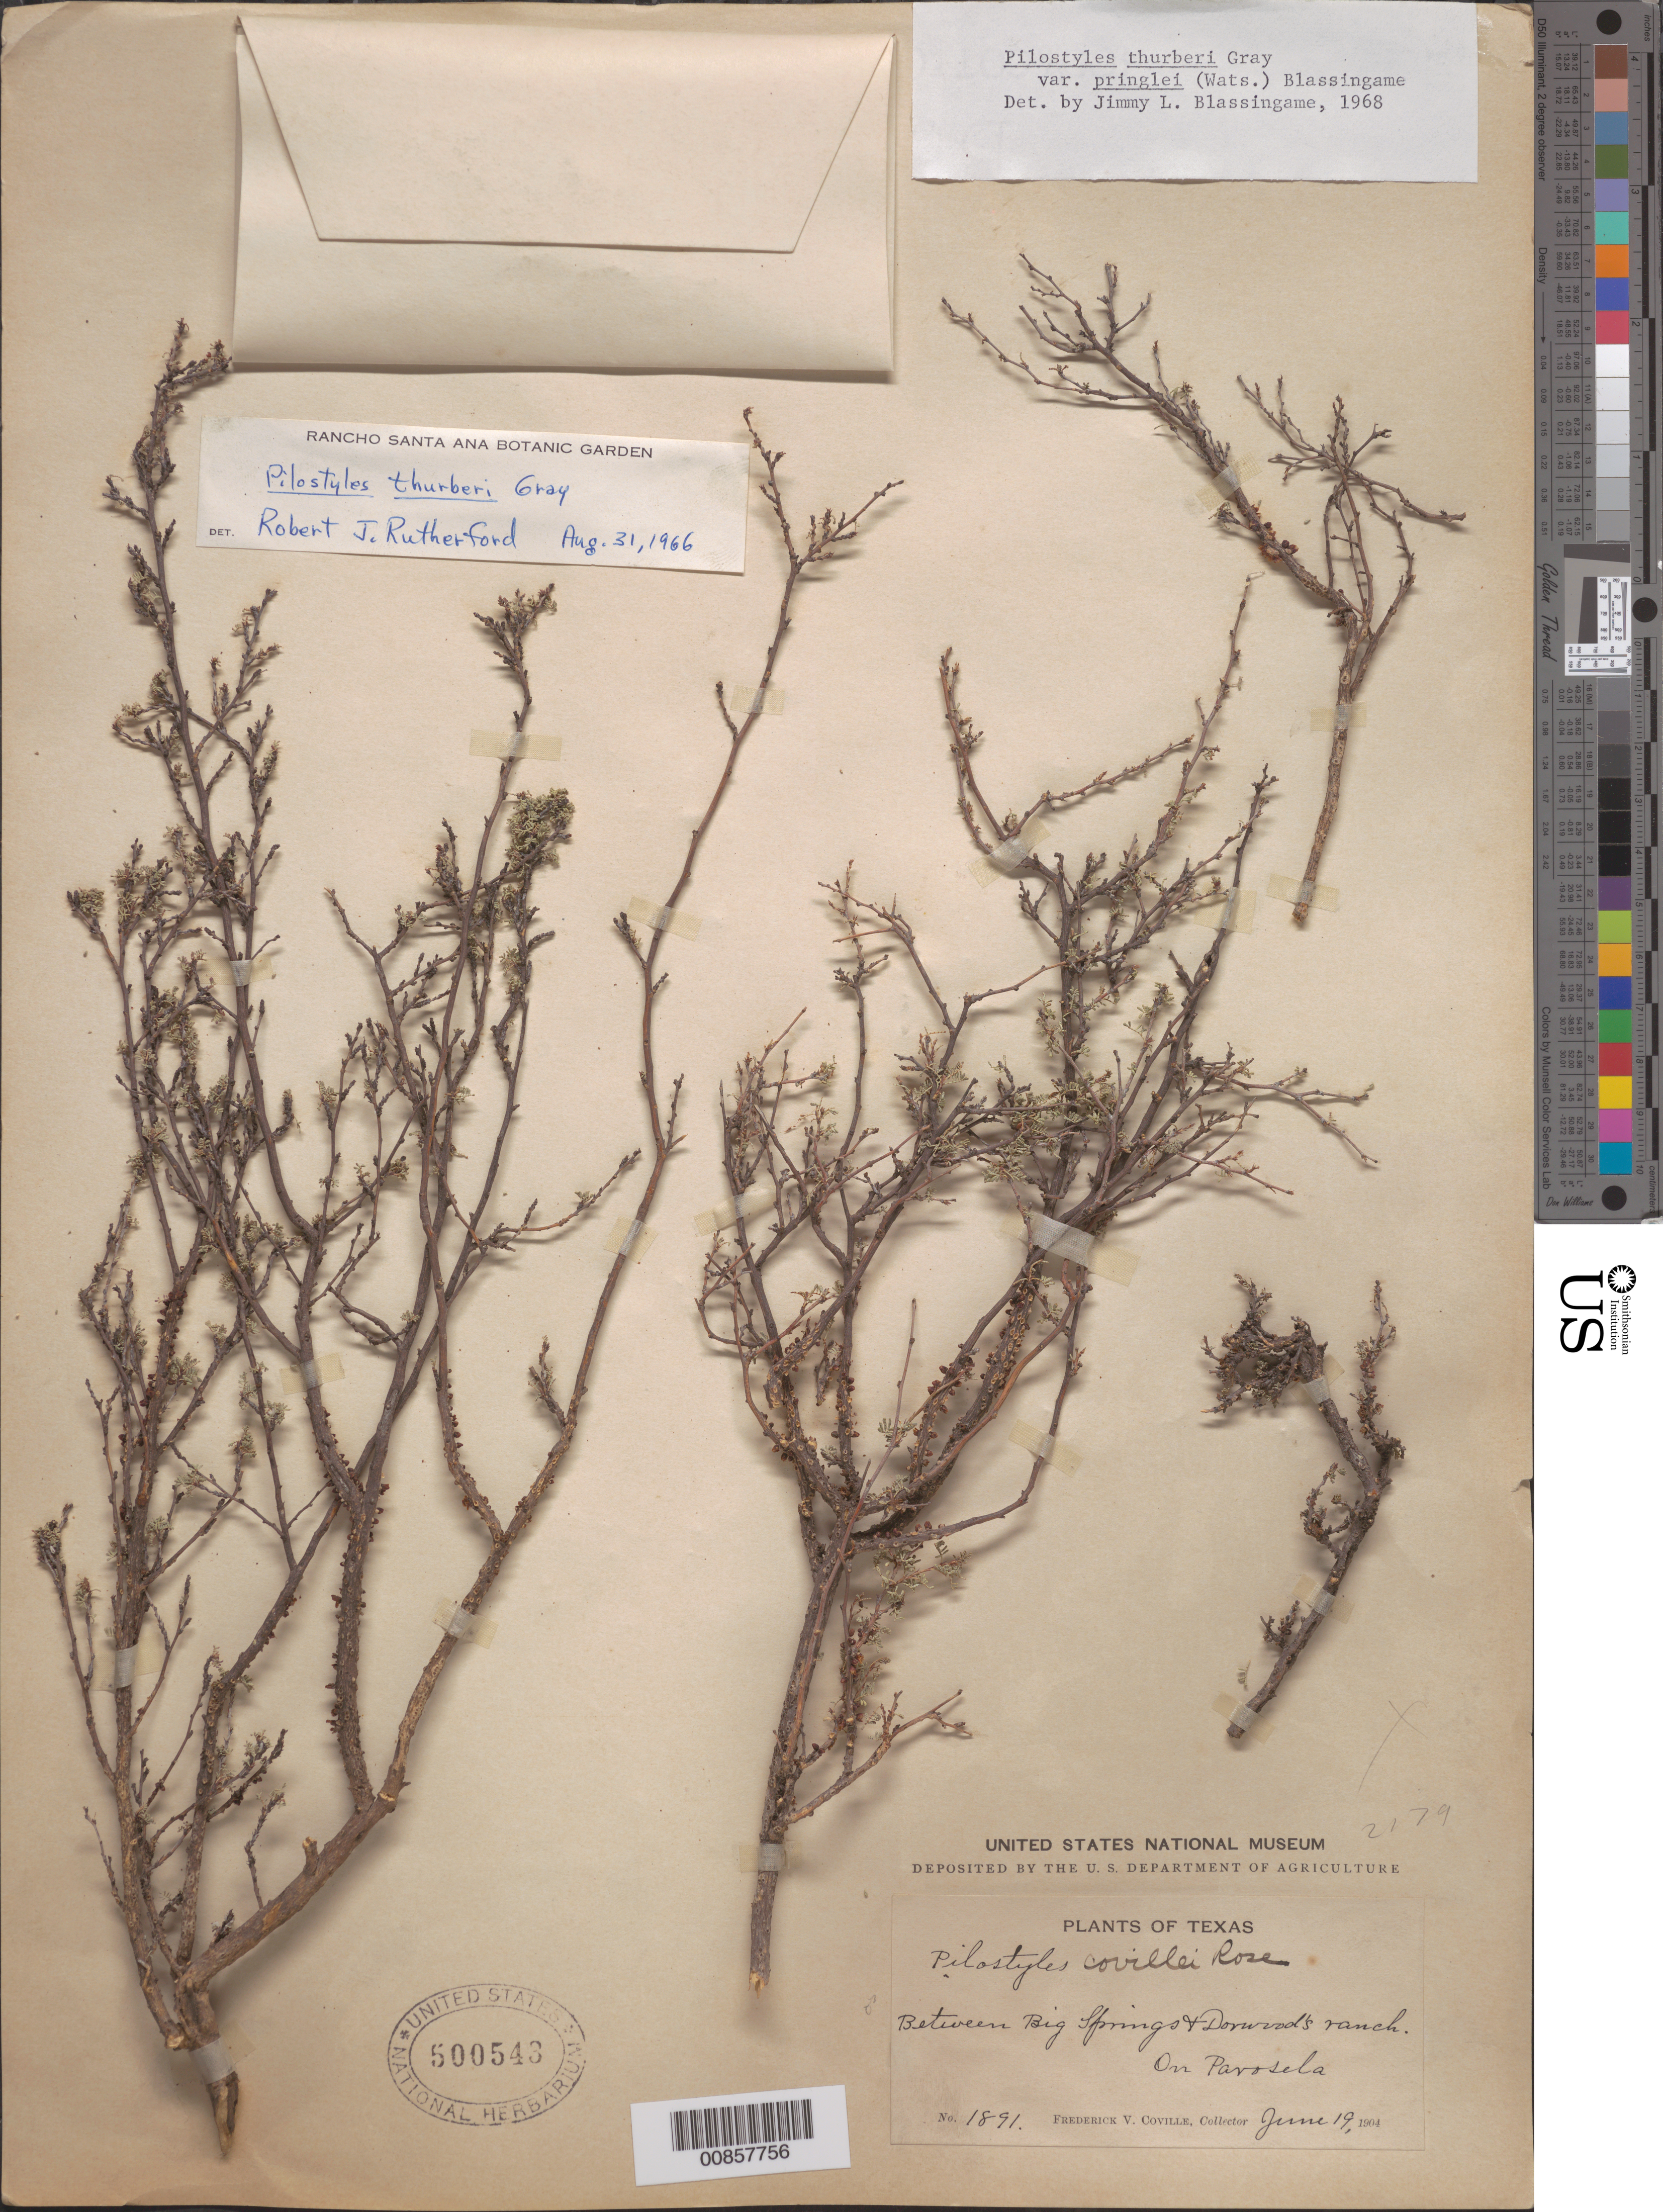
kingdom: Plantae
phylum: Tracheophyta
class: Magnoliopsida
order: Cucurbitales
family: Apodanthaceae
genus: Pilostyles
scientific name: Pilostyles thurberi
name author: A. Gray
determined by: Rutherford, R. J.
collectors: F. V. Coville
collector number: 1891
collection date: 1904-06-19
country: United States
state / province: Texas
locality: Between Big Springs and Dorwood's ranch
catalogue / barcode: US 500543